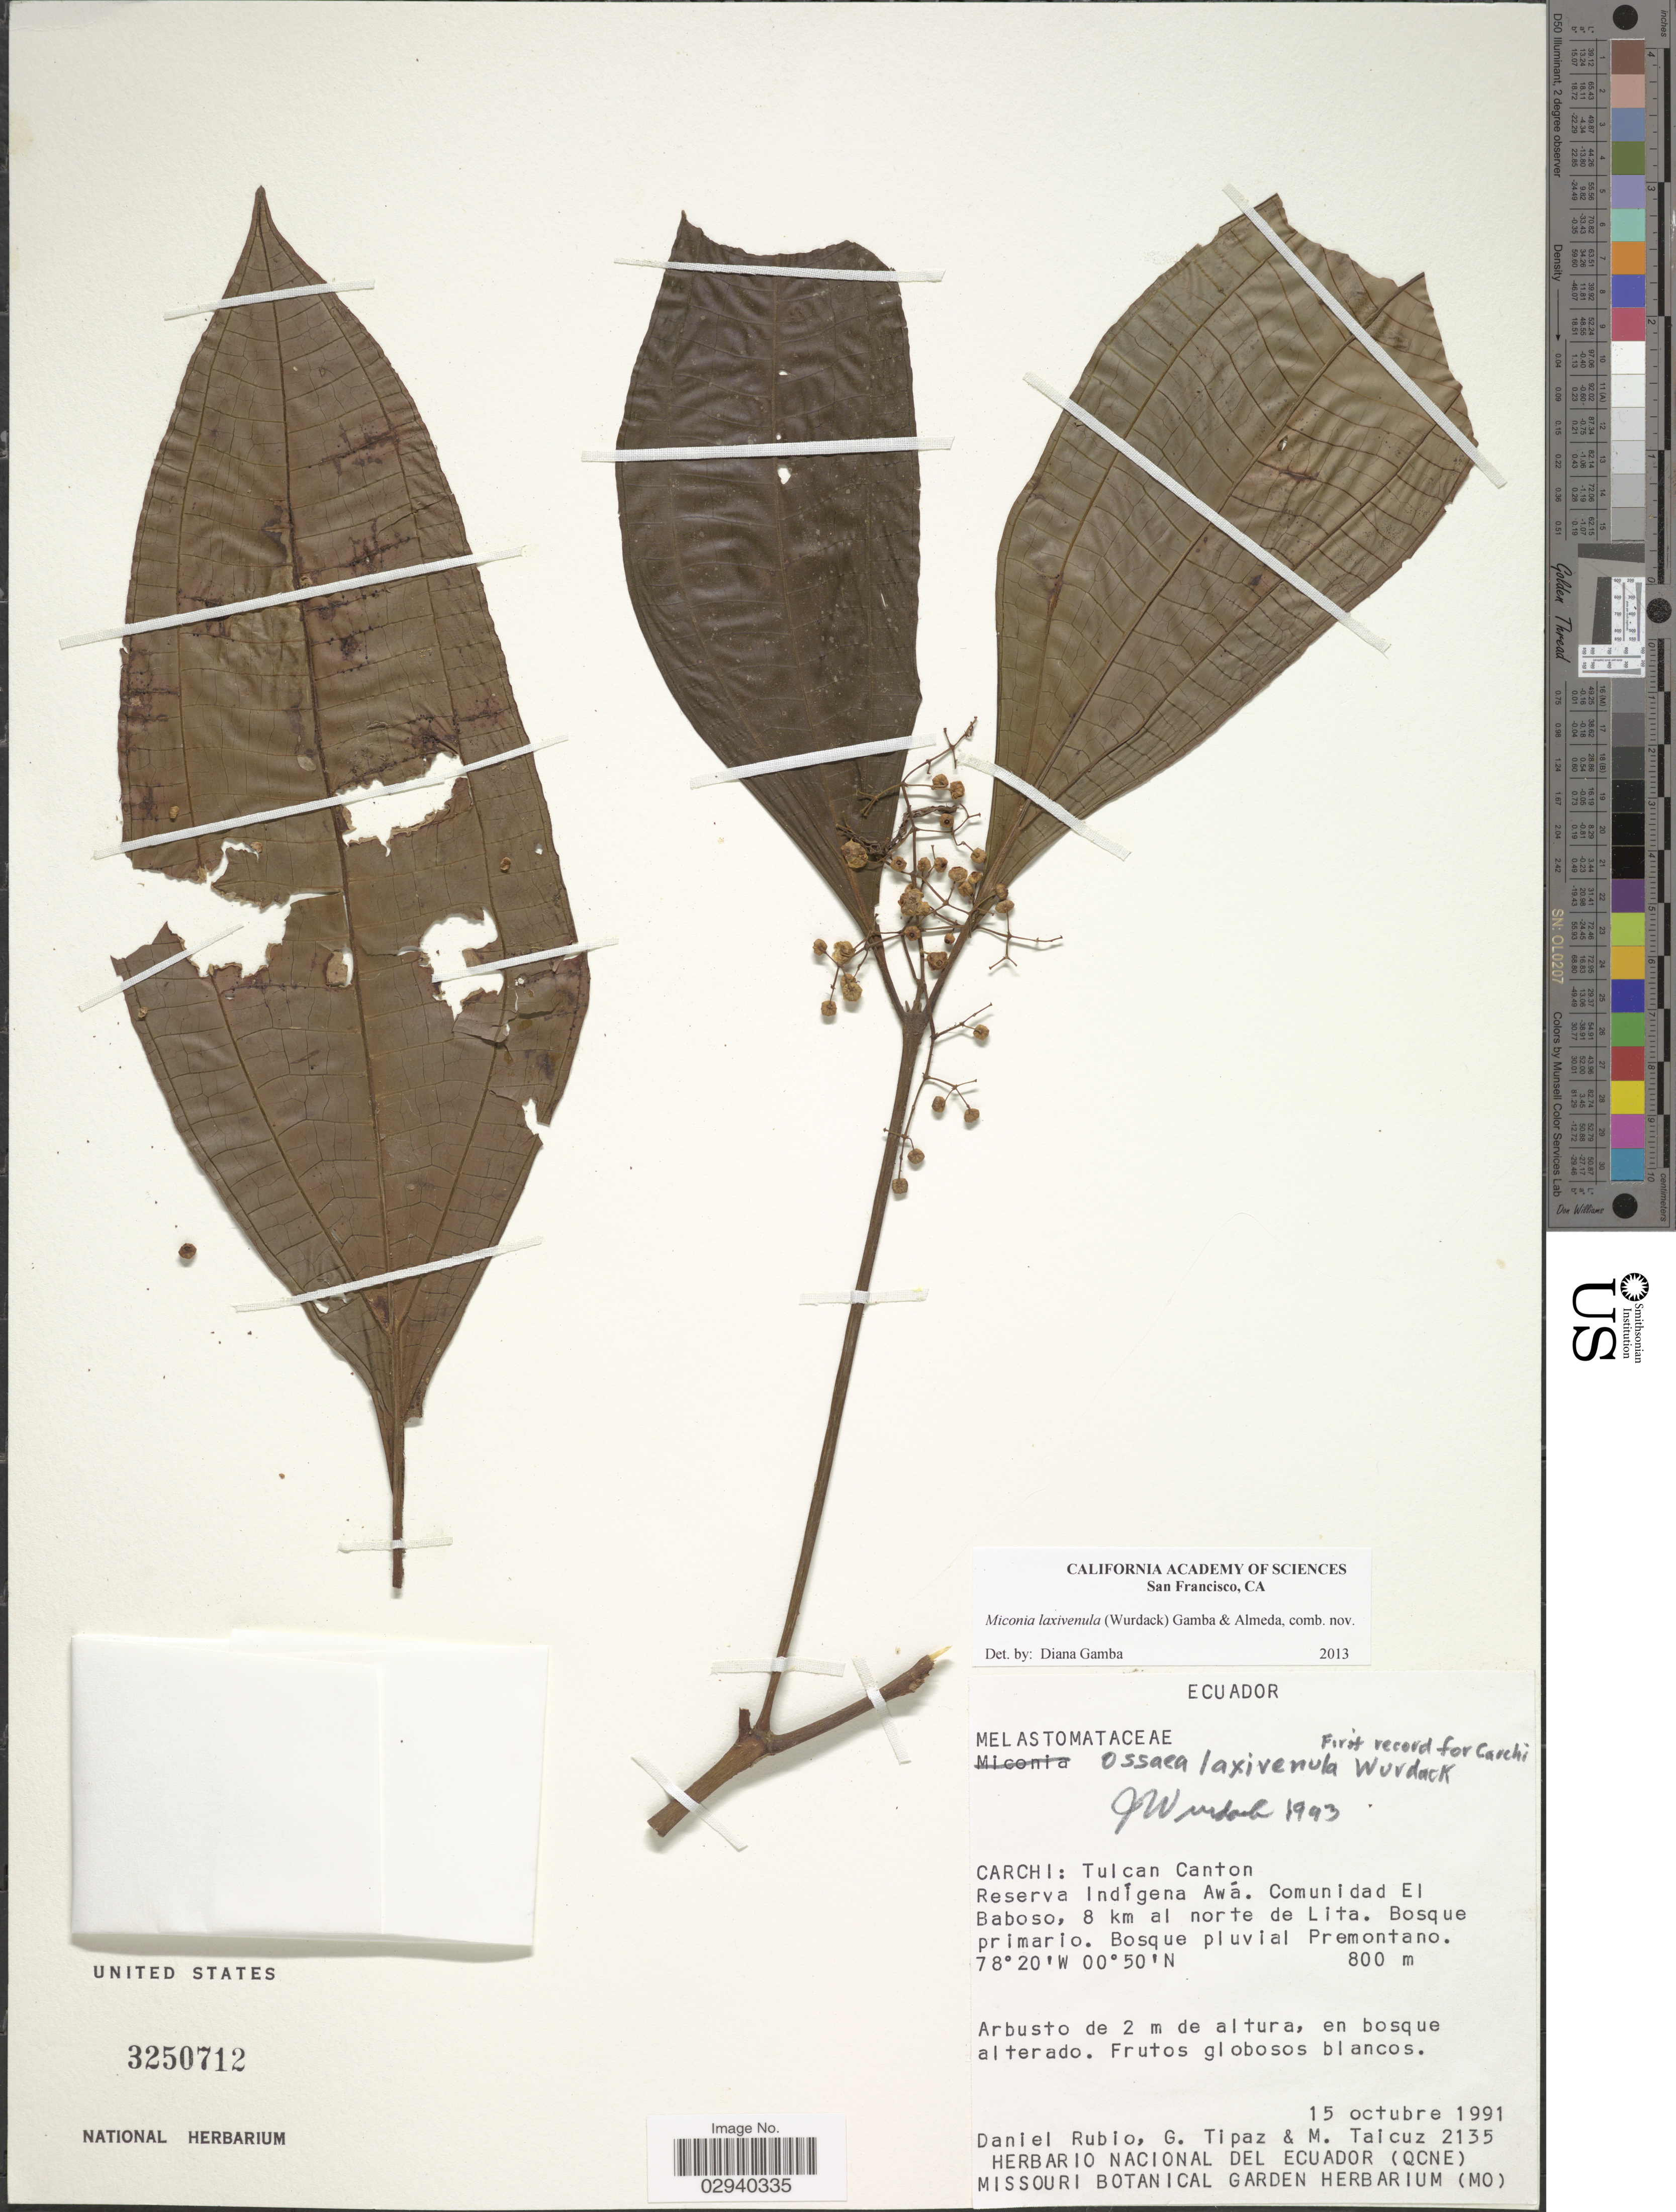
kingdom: Plantae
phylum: Tracheophyta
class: Magnoliopsida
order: Myrtales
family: Melastomataceae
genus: Miconia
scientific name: Miconia laxivenula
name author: (Wurdack) Gamba & Almeda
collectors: D. Rubio, G. Tipaz & M. Taicuz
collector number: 2135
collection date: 1991-10-15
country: Ecuador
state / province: Carchi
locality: Tulcan Canton. Reserva Indígena Awá. Comunidad El Baboso, 8 km al norte de Lita.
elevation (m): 800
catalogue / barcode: US 3250712